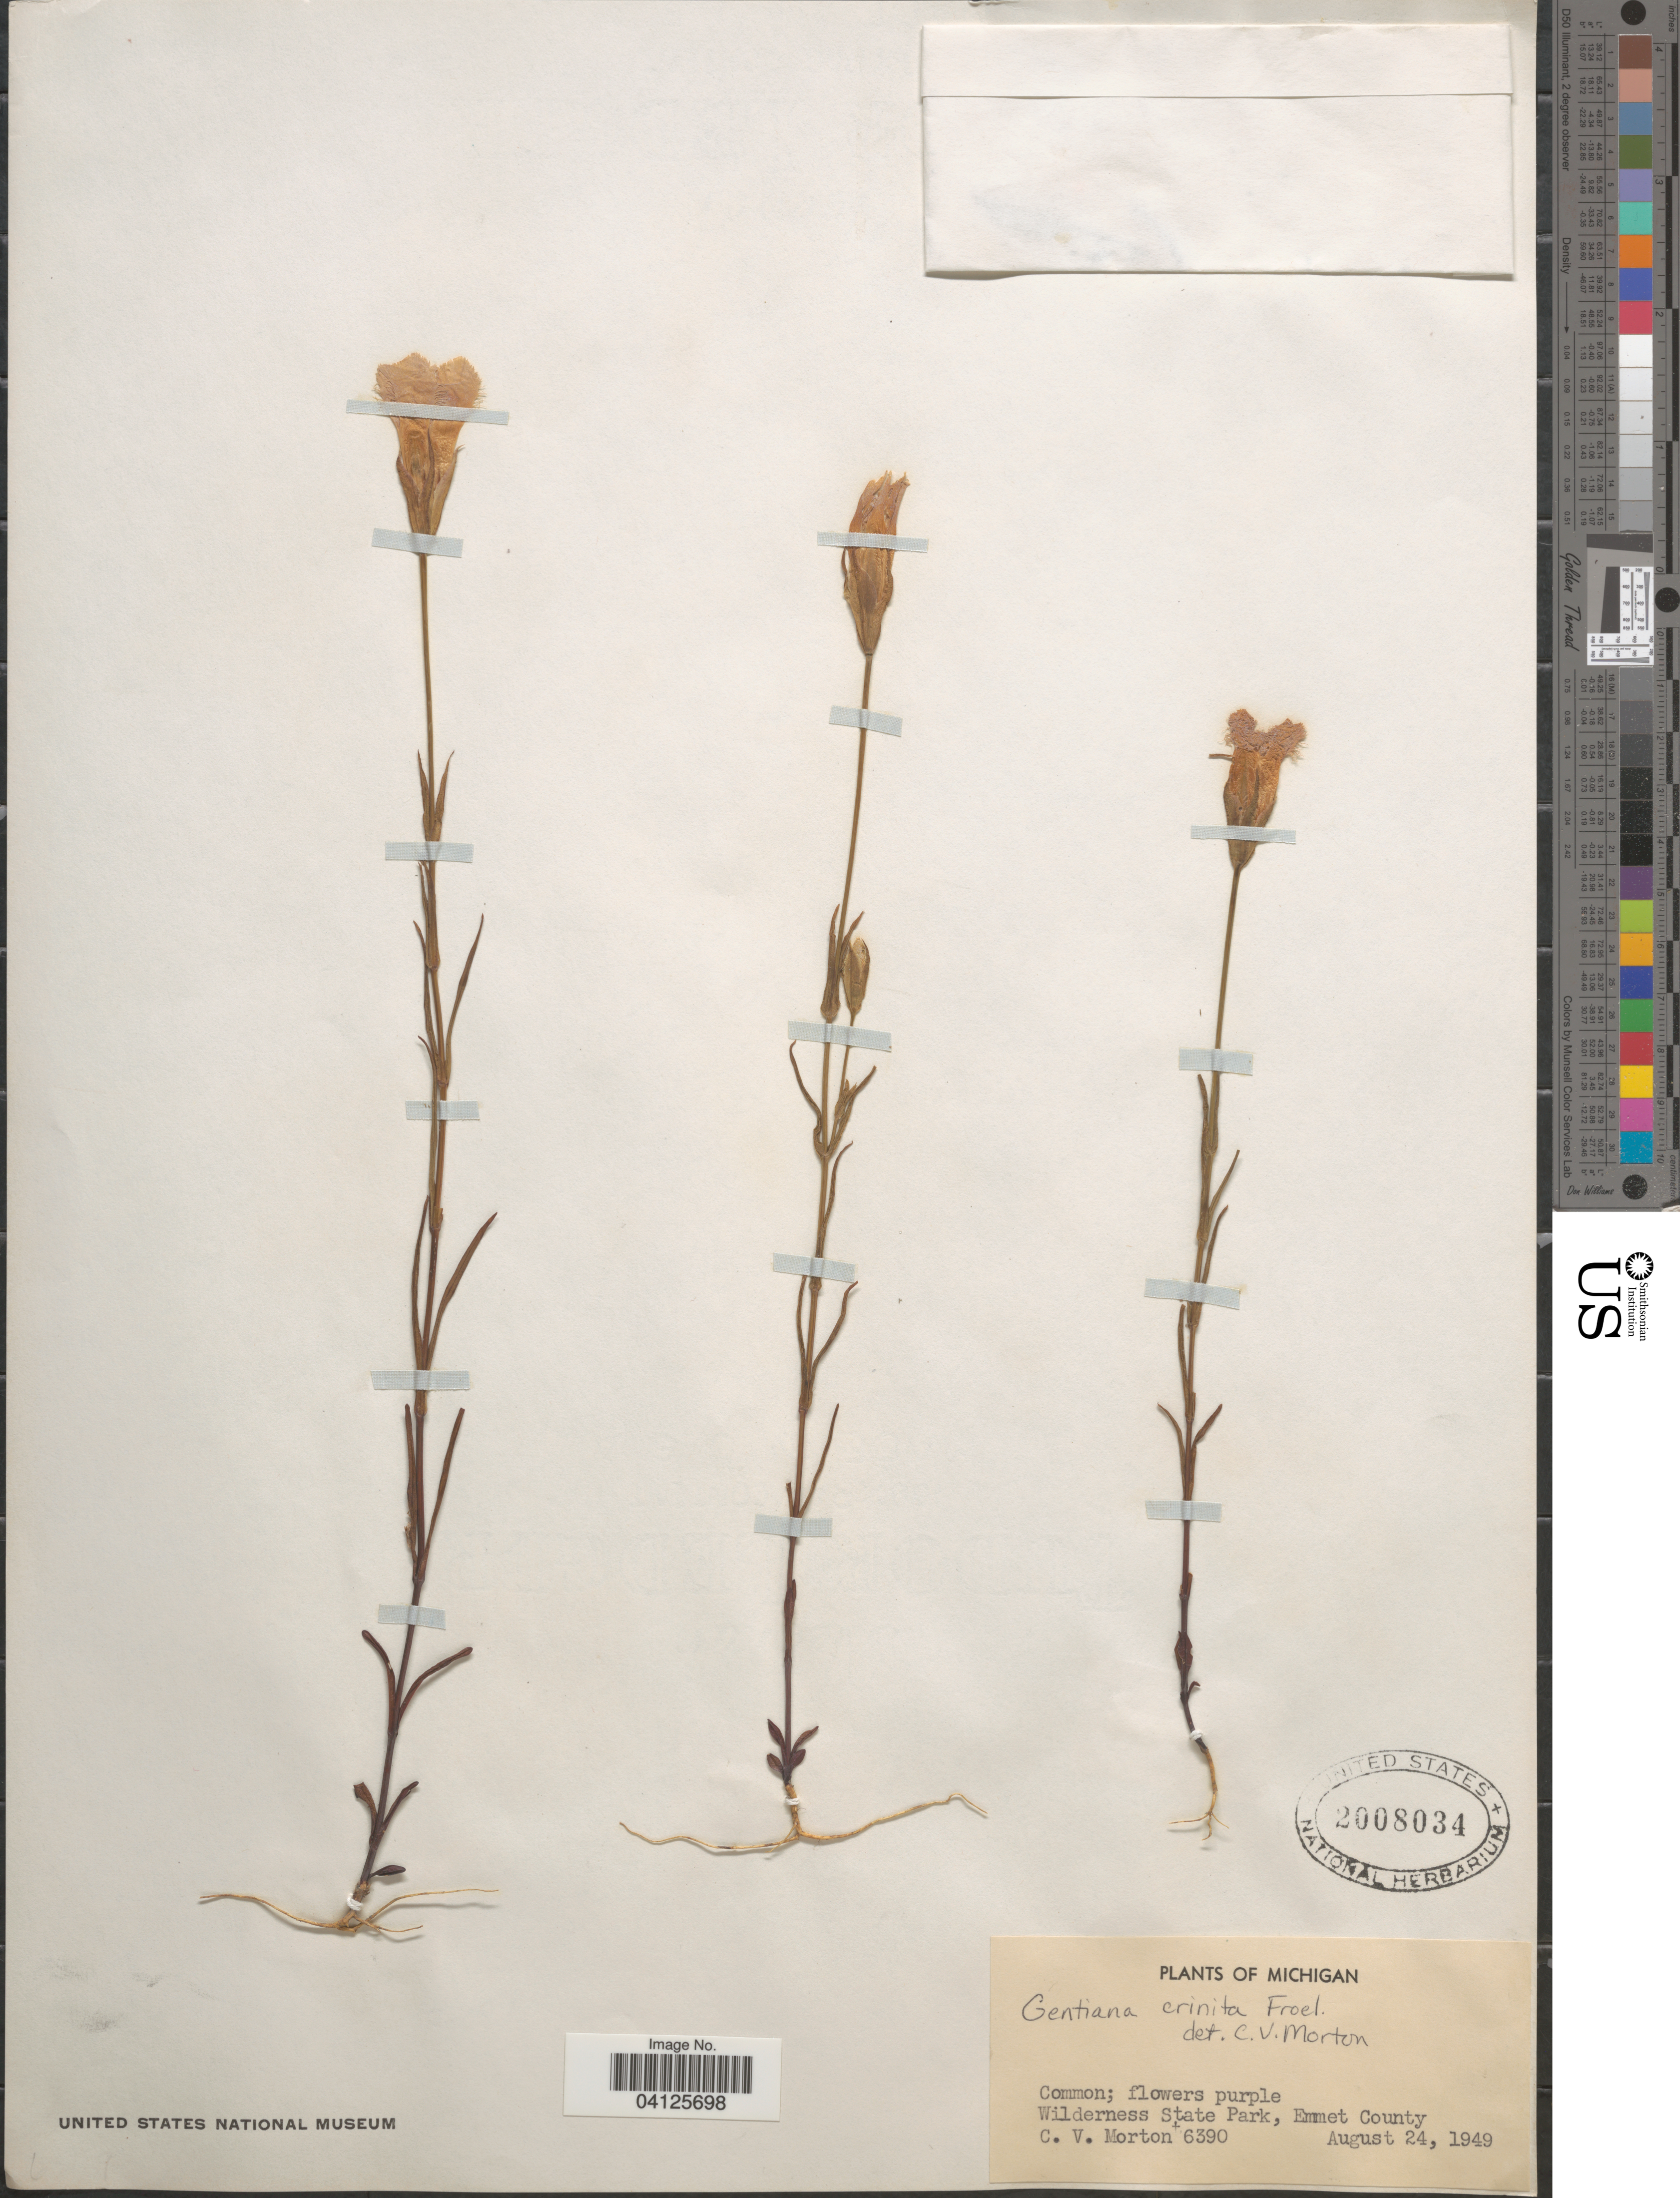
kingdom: Plantae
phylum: Tracheophyta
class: Magnoliopsida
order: Gentianales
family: Gentianaceae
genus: Gentiana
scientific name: Gentiana crinita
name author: Froel.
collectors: C. V. Morton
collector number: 6390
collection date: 1949-08-24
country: United States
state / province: Michigan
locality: Wilderness State Park, Emmet County.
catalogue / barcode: US 2008034